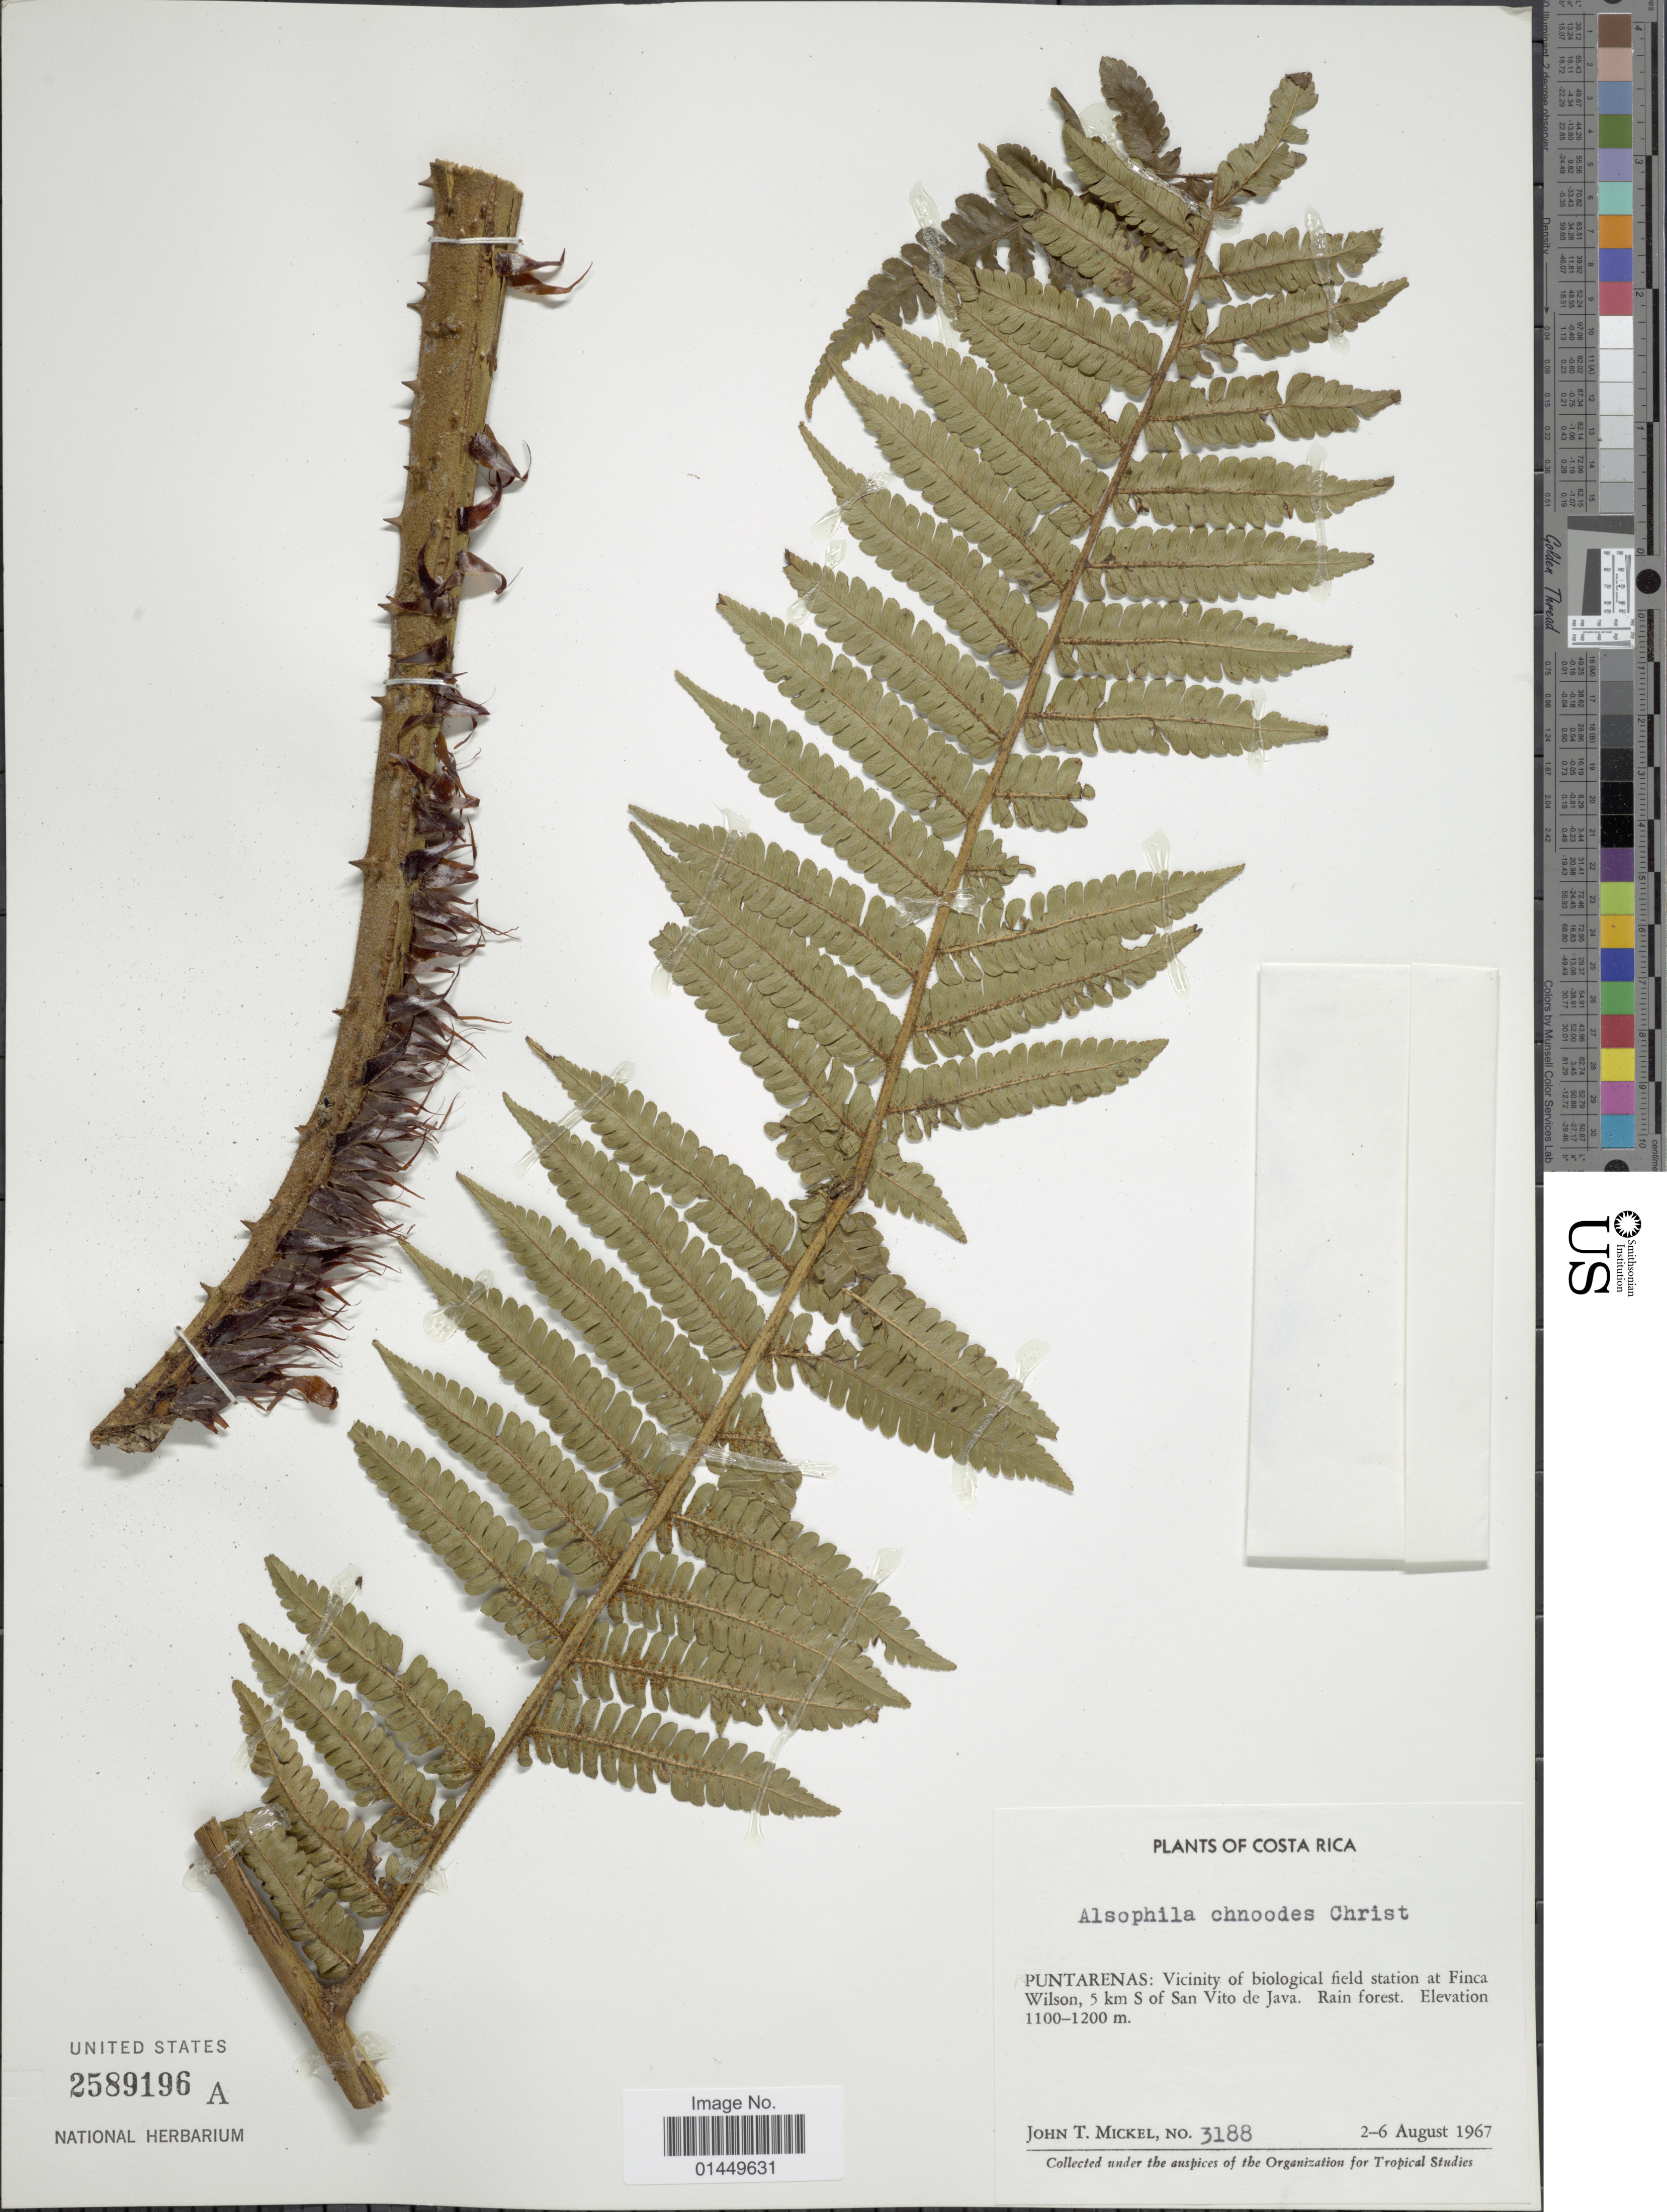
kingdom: Plantae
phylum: Tracheophyta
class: Polypodiopsida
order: Cyatheales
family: Cyatheaceae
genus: Cyathea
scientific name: Cyathea schiedeana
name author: (C. Presl) Domin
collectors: J. T. Mickel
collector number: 3188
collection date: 1967-08-02/1967-08-06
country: Costa Rica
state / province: Puntarenas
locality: Puntarenas: Vicinity of biological field station at Finca Wilson, 5 km S of San Vito de Java, Rain Forest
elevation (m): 1100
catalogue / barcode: US 2589196A